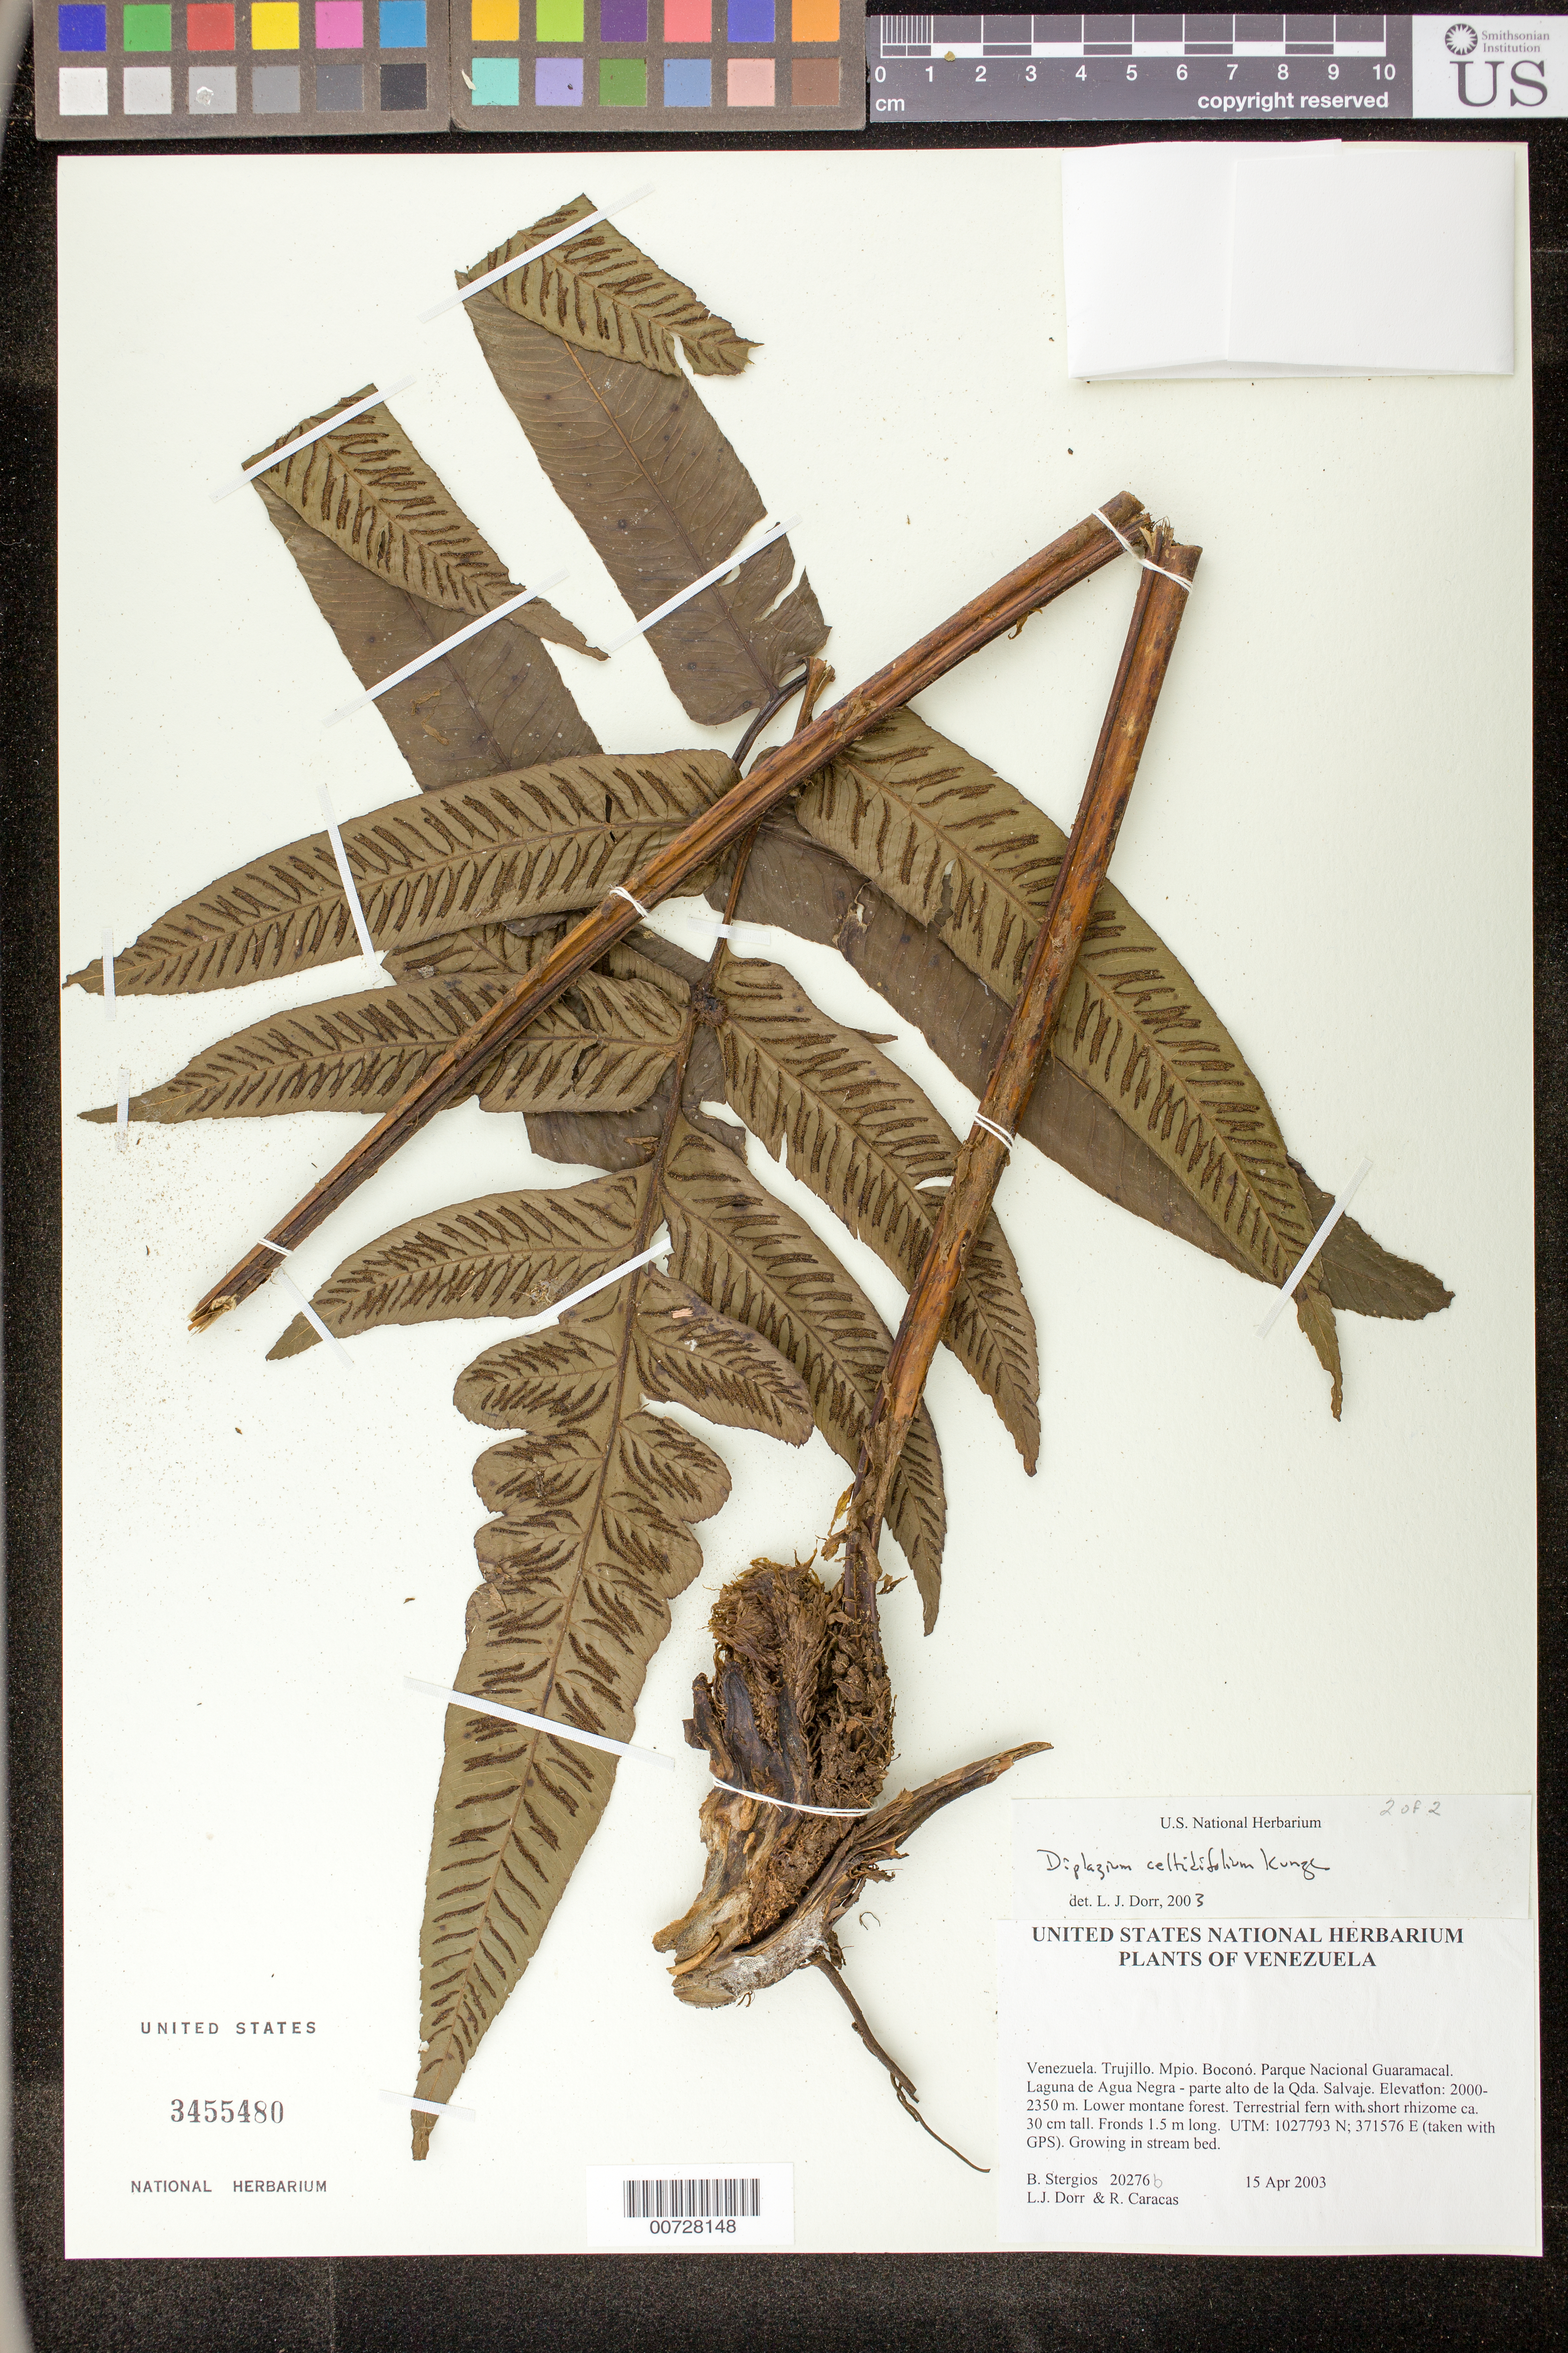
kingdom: Plantae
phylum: Tracheophyta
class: Polypodiopsida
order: Polypodiales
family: Athyriaceae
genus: Diplazium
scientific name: Diplazium celtidifolium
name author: Kunze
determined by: Dorr, L. J., (BOT), Smithsonian Institution - National Museum of Natural History (UNITED STATES)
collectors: B. G. Stergios, L. J. Dorr & R. Caracas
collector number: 20276b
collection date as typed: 15 Apr 2003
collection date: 2003-04-15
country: Venezuela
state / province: Trujillo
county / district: Boconó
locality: Parque Nacional Guaramacal, Laguna de Agua Negra - parte alto de la Qda. Salvaje.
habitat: Lower montane forest.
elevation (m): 2000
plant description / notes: PORT, UC, US, VEN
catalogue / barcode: US 3455480